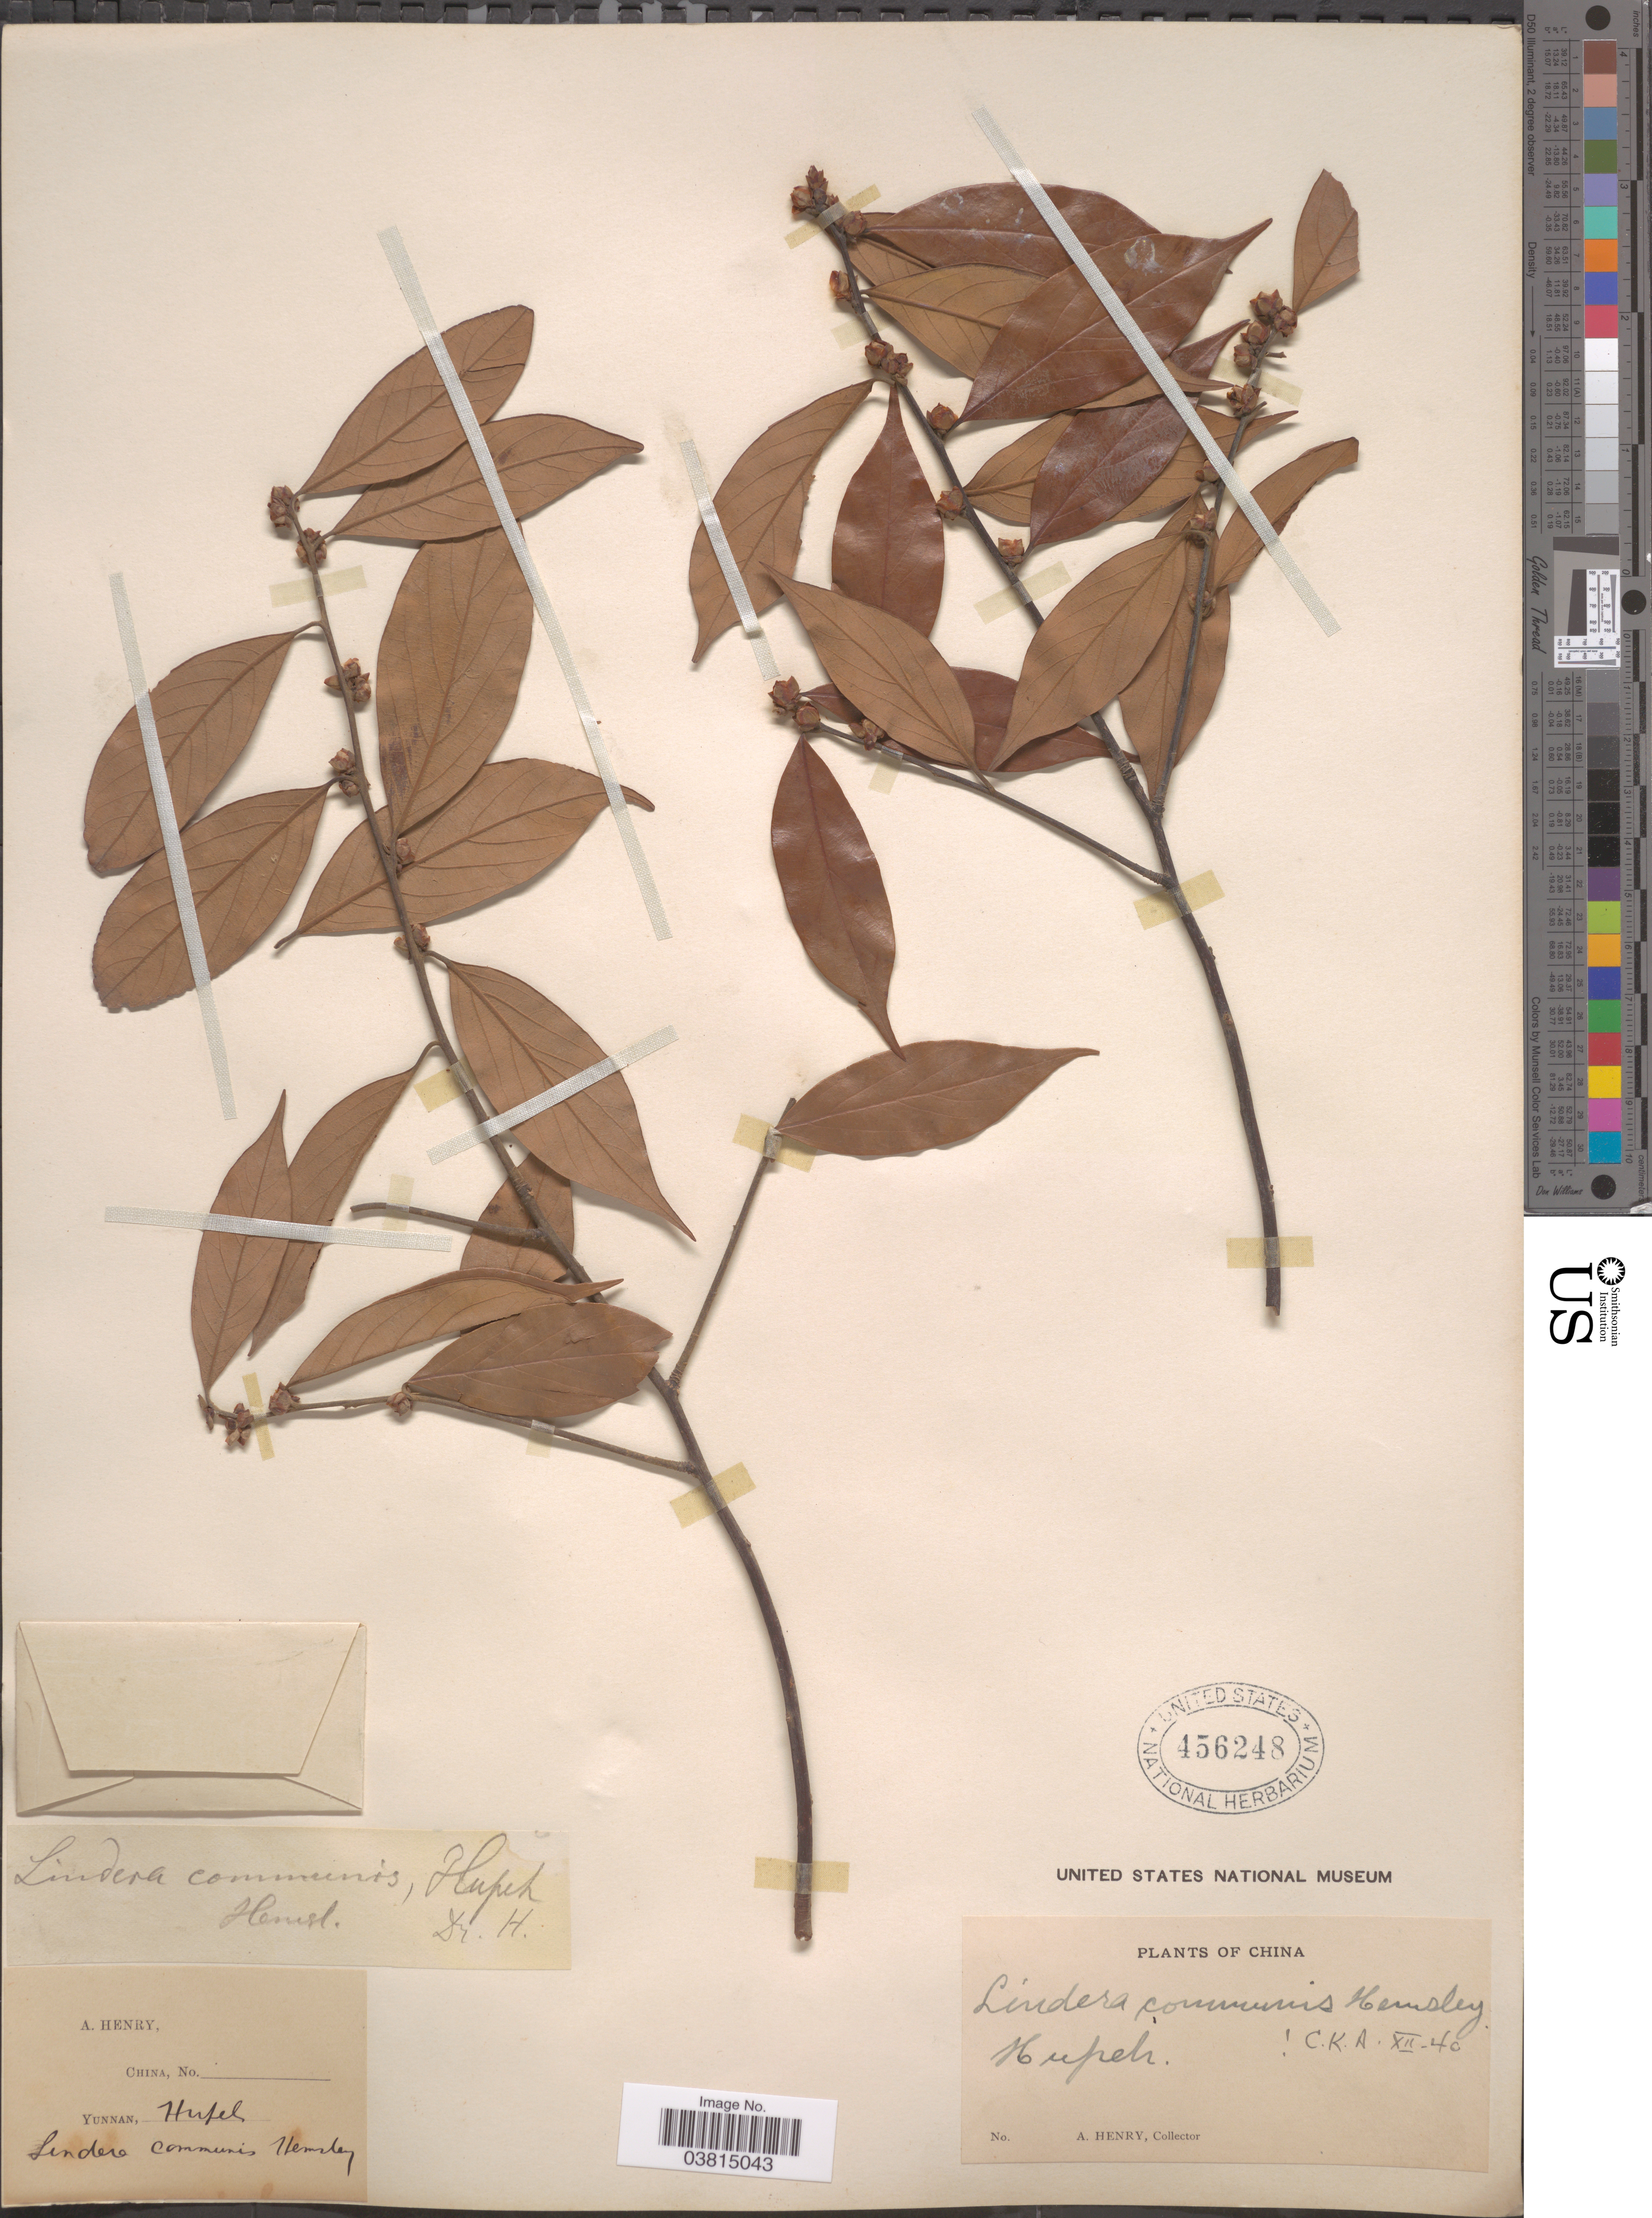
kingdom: Plantae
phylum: Tracheophyta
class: Magnoliopsida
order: Laurales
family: Lauraceae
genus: Lindera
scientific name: Lindera communis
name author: Hemsl.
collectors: A. Henry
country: China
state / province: Yunnan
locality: Hupeh.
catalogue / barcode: US 456248